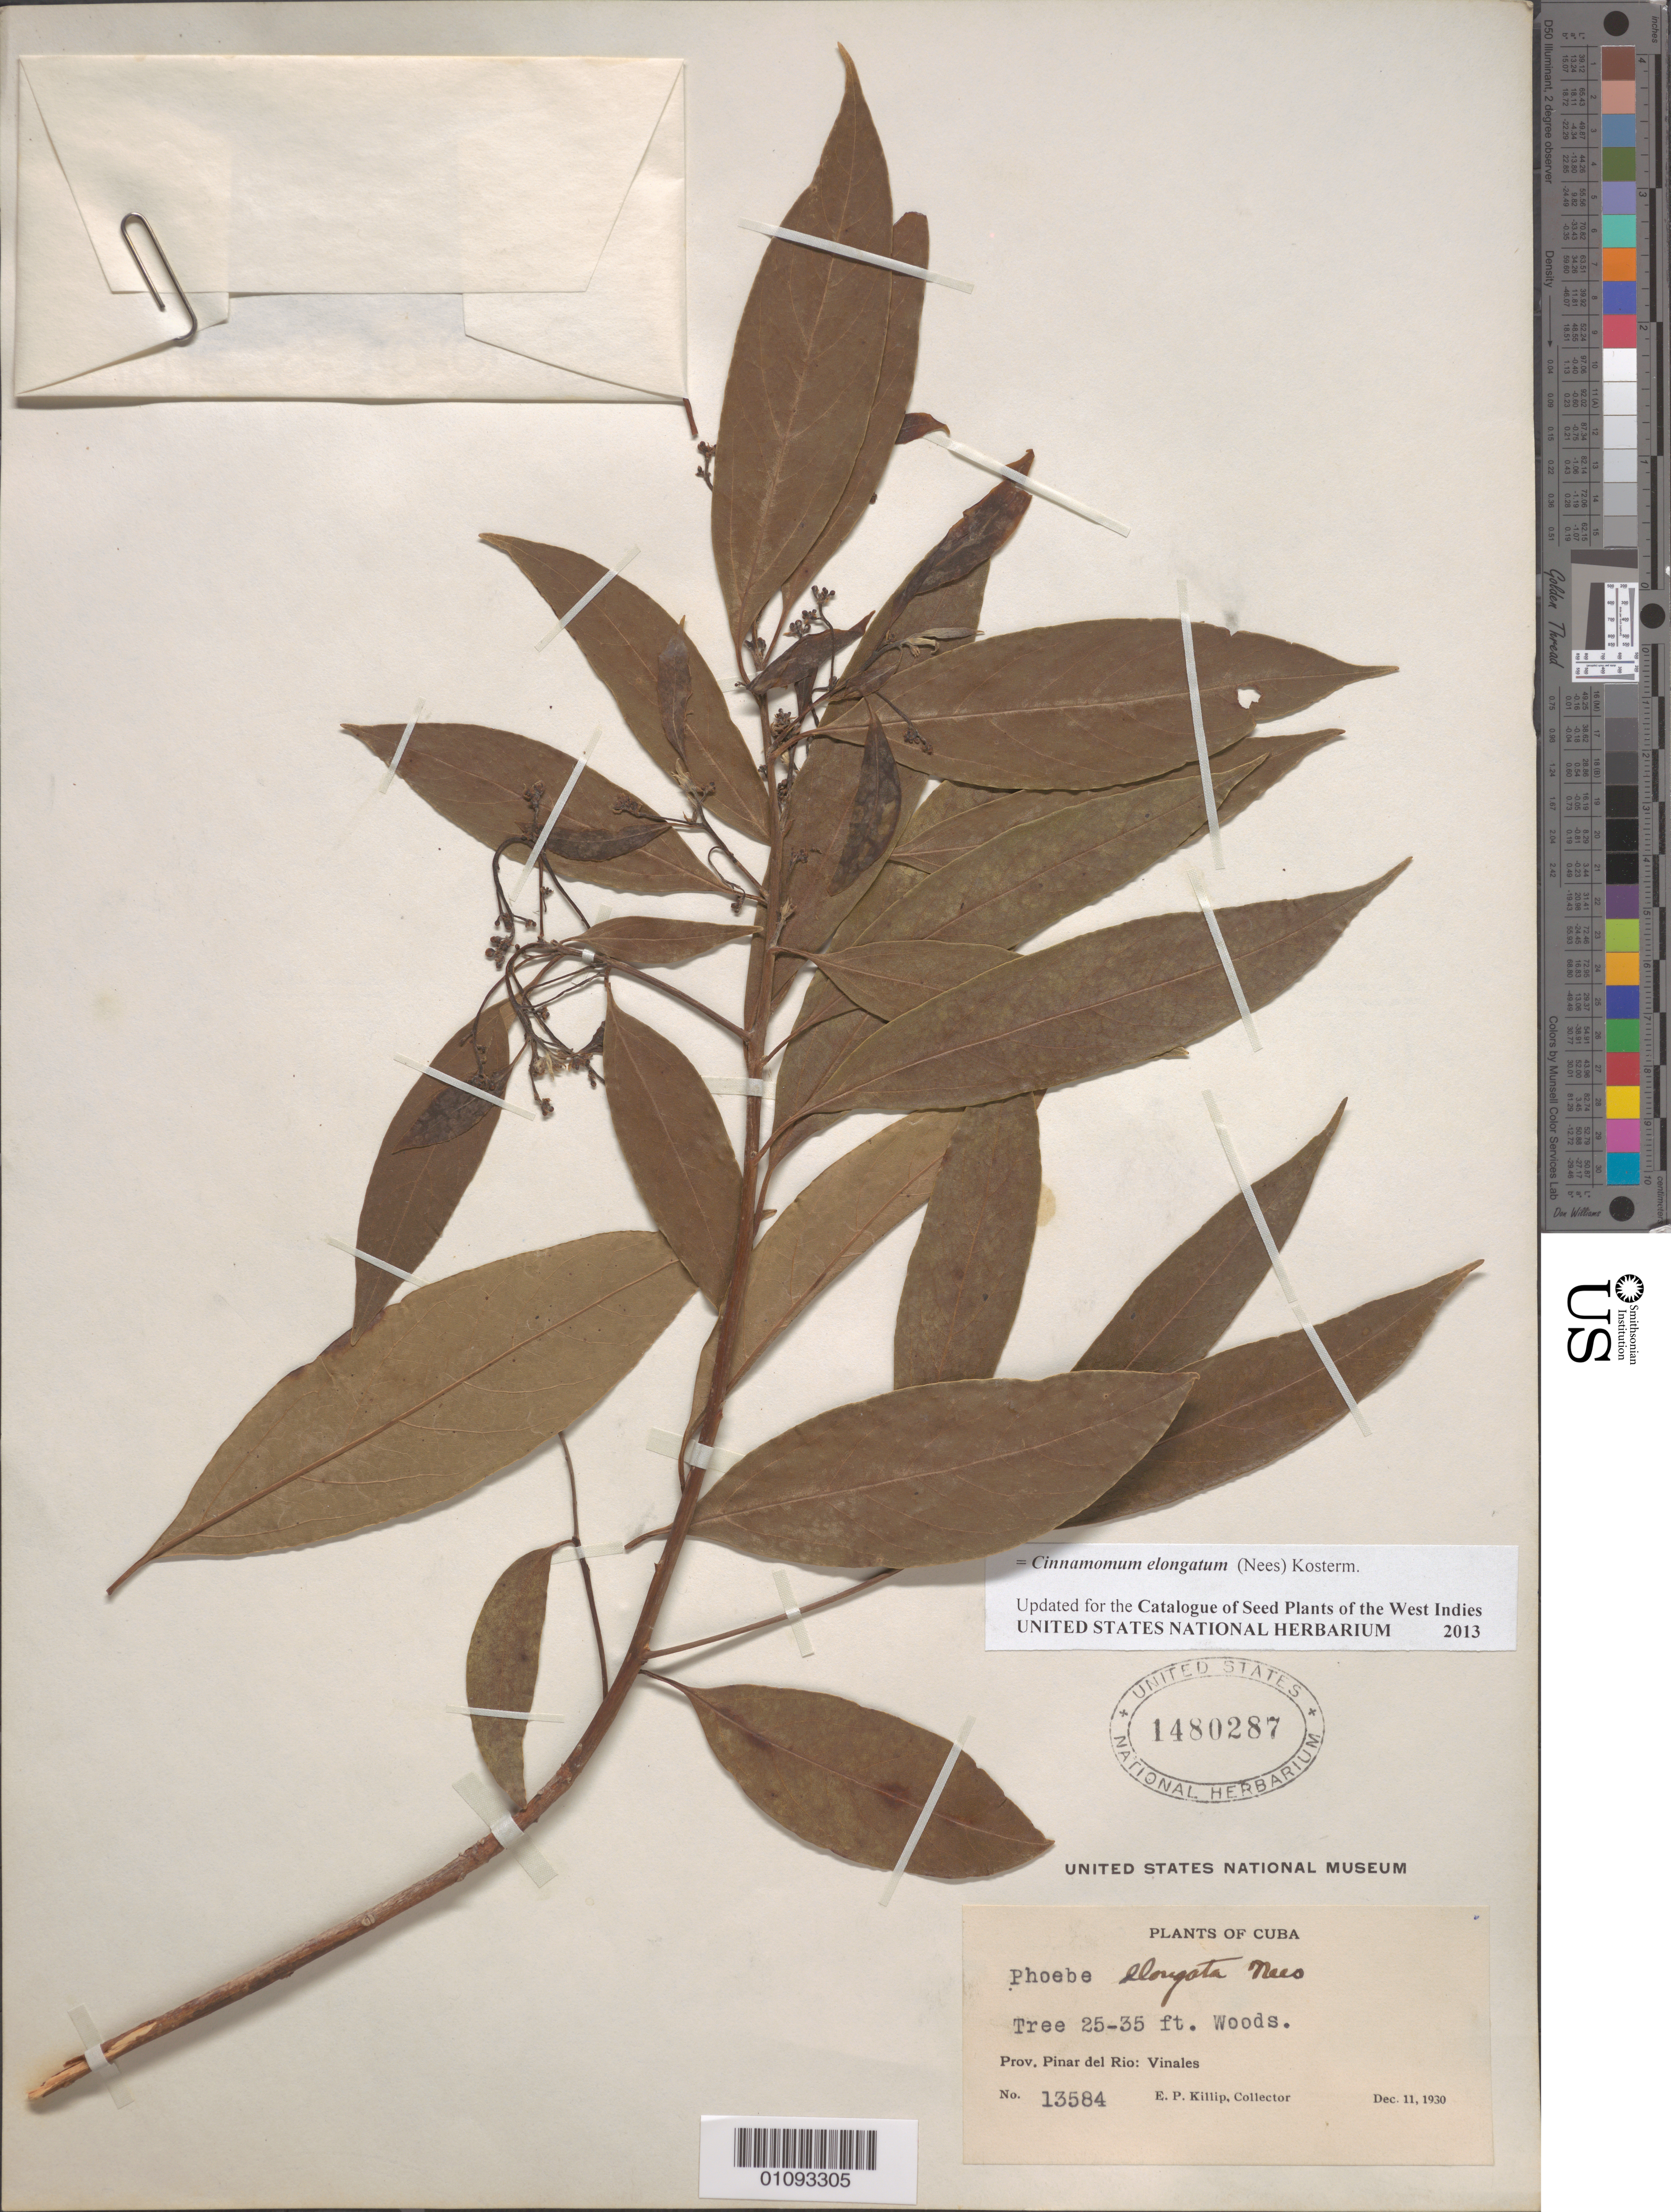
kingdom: Plantae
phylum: Tracheophyta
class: Magnoliopsida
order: Laurales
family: Lauraceae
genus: Phoebe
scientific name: Phoebe elongata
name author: (Vahl) Nees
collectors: E. P. Killip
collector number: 13584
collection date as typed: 11 Dec 1930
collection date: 1930-12-11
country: Cuba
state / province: Pinar del Rio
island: Cuba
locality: Viñales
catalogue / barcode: US 1480287